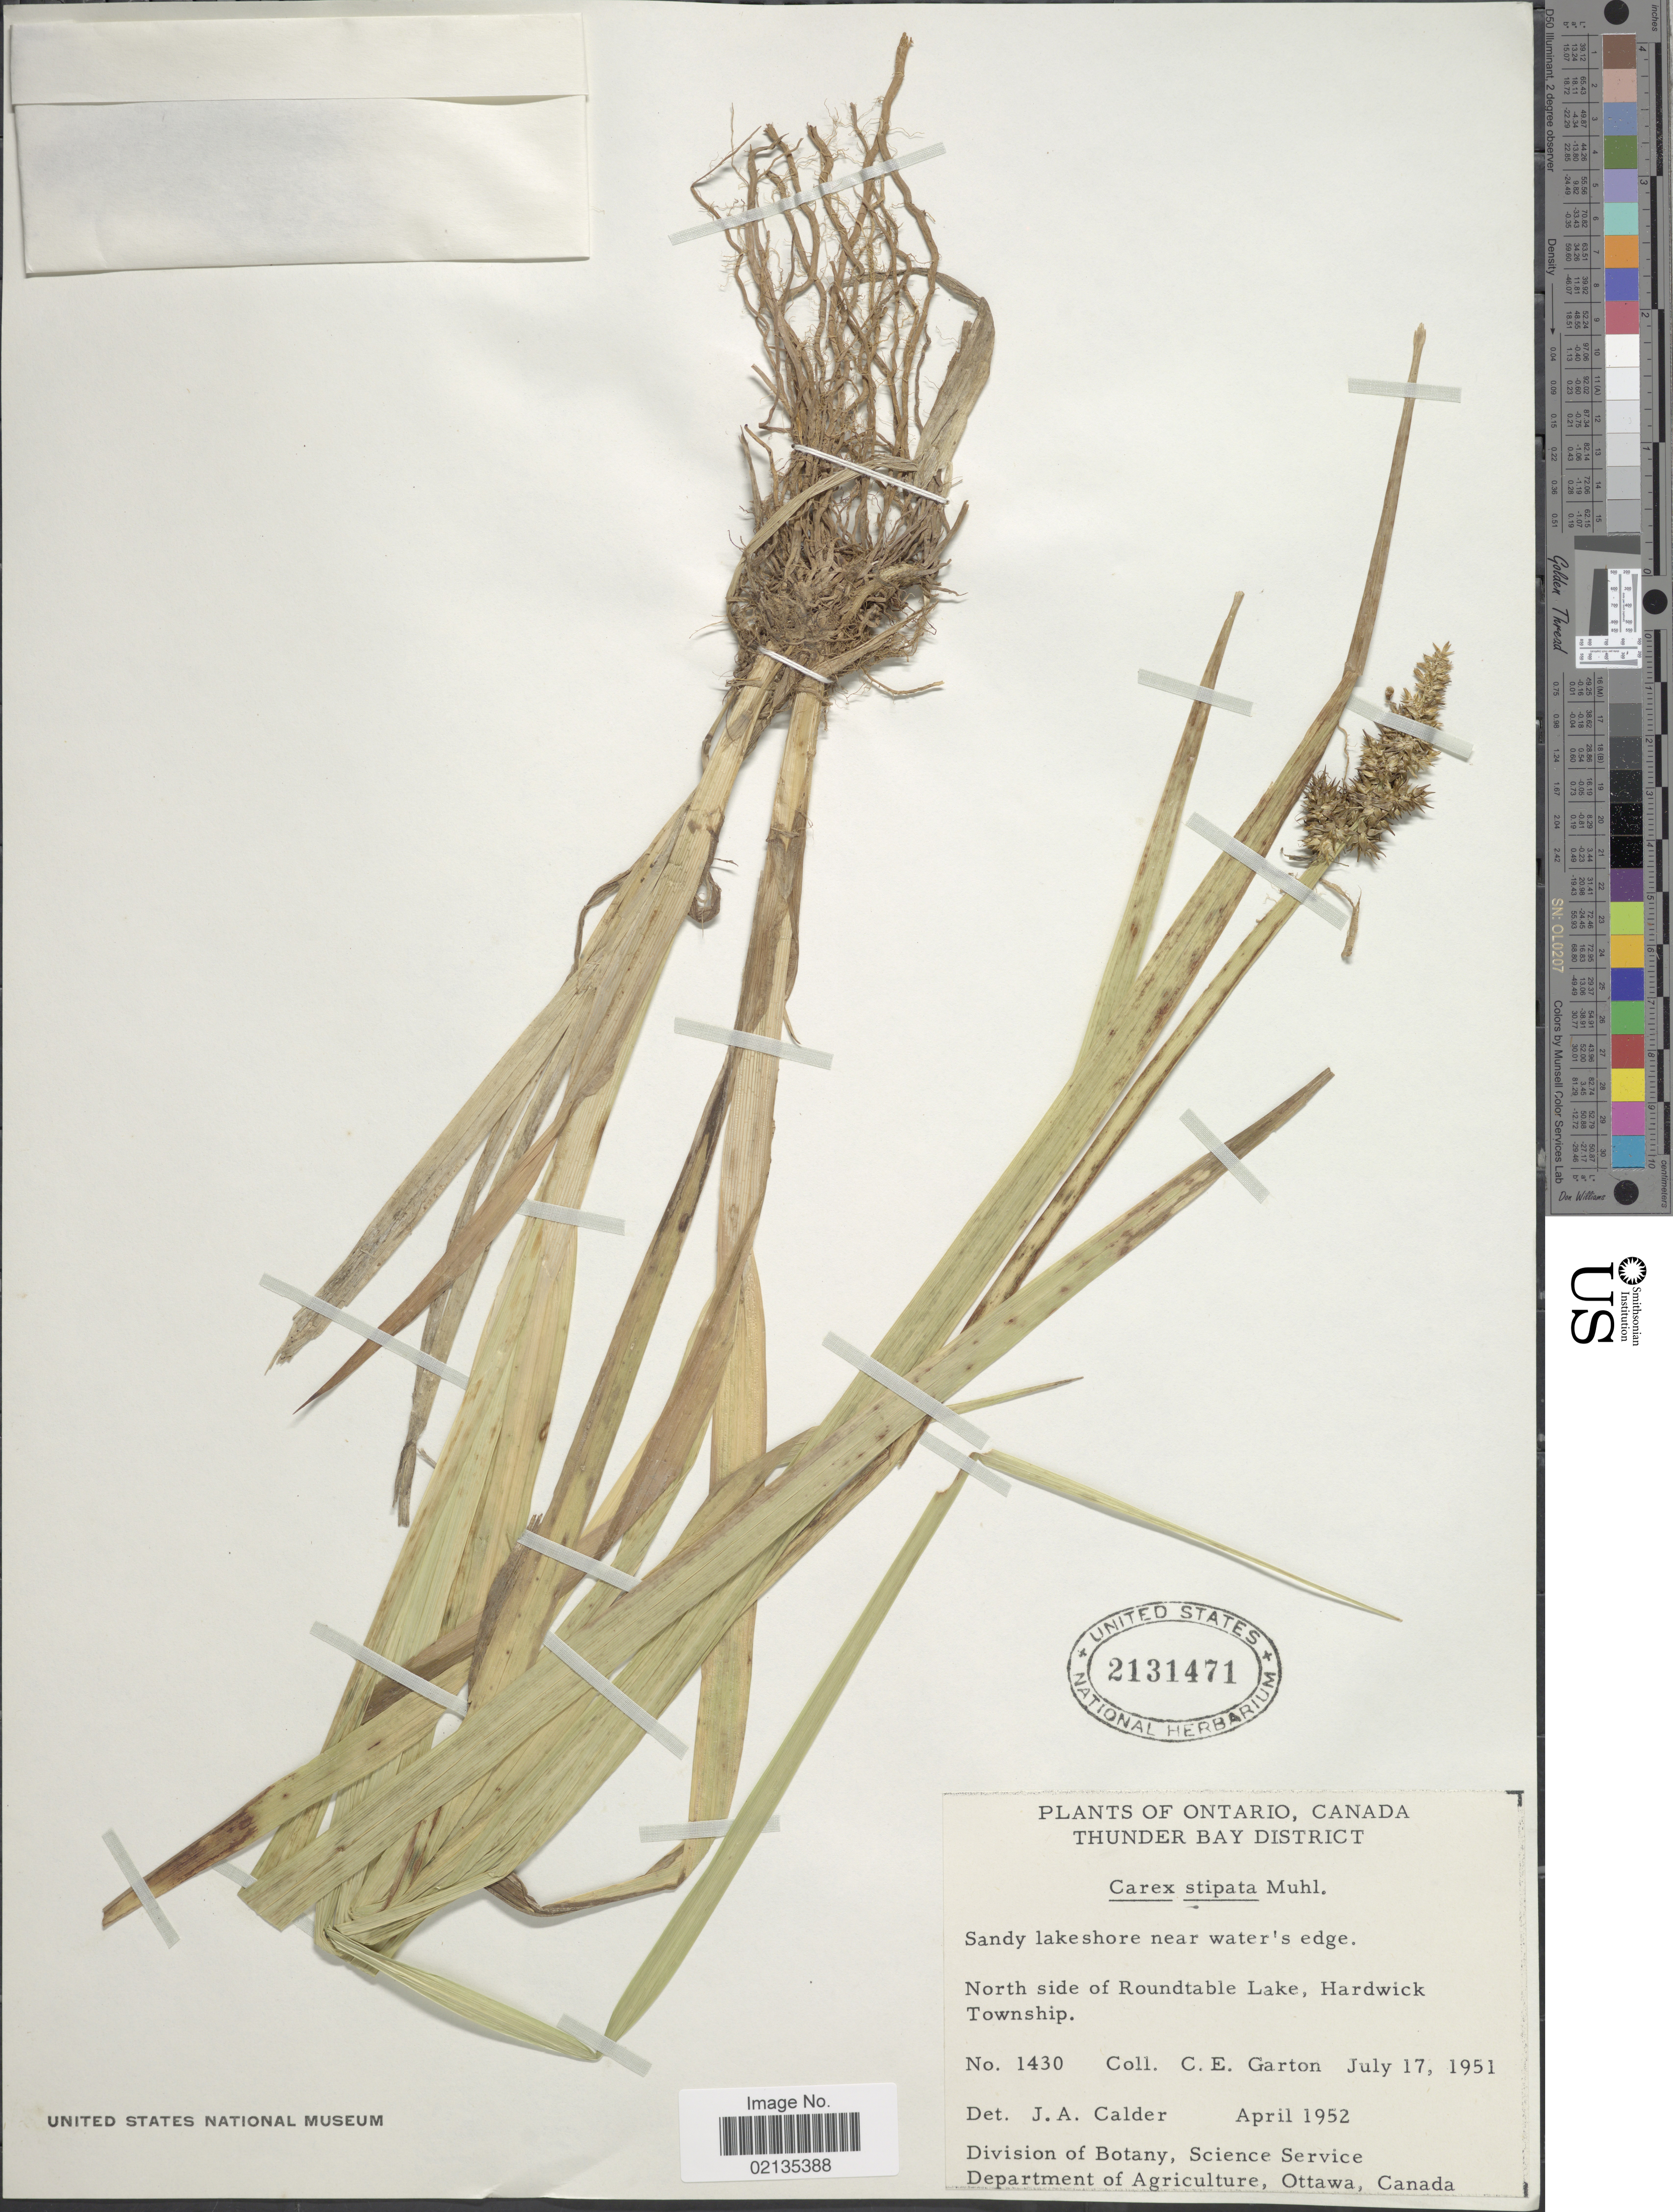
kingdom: Plantae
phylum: Tracheophyta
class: Liliopsida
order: Poales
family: Cyperaceae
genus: Carex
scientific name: Carex stipata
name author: Muhl. ex Willd.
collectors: C. E. Garton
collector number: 1430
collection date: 1951-07-17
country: Canada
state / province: Ontario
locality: Thunder Bay District, north side of Roundtable Lake, Hardwick Township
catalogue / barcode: US 2131471